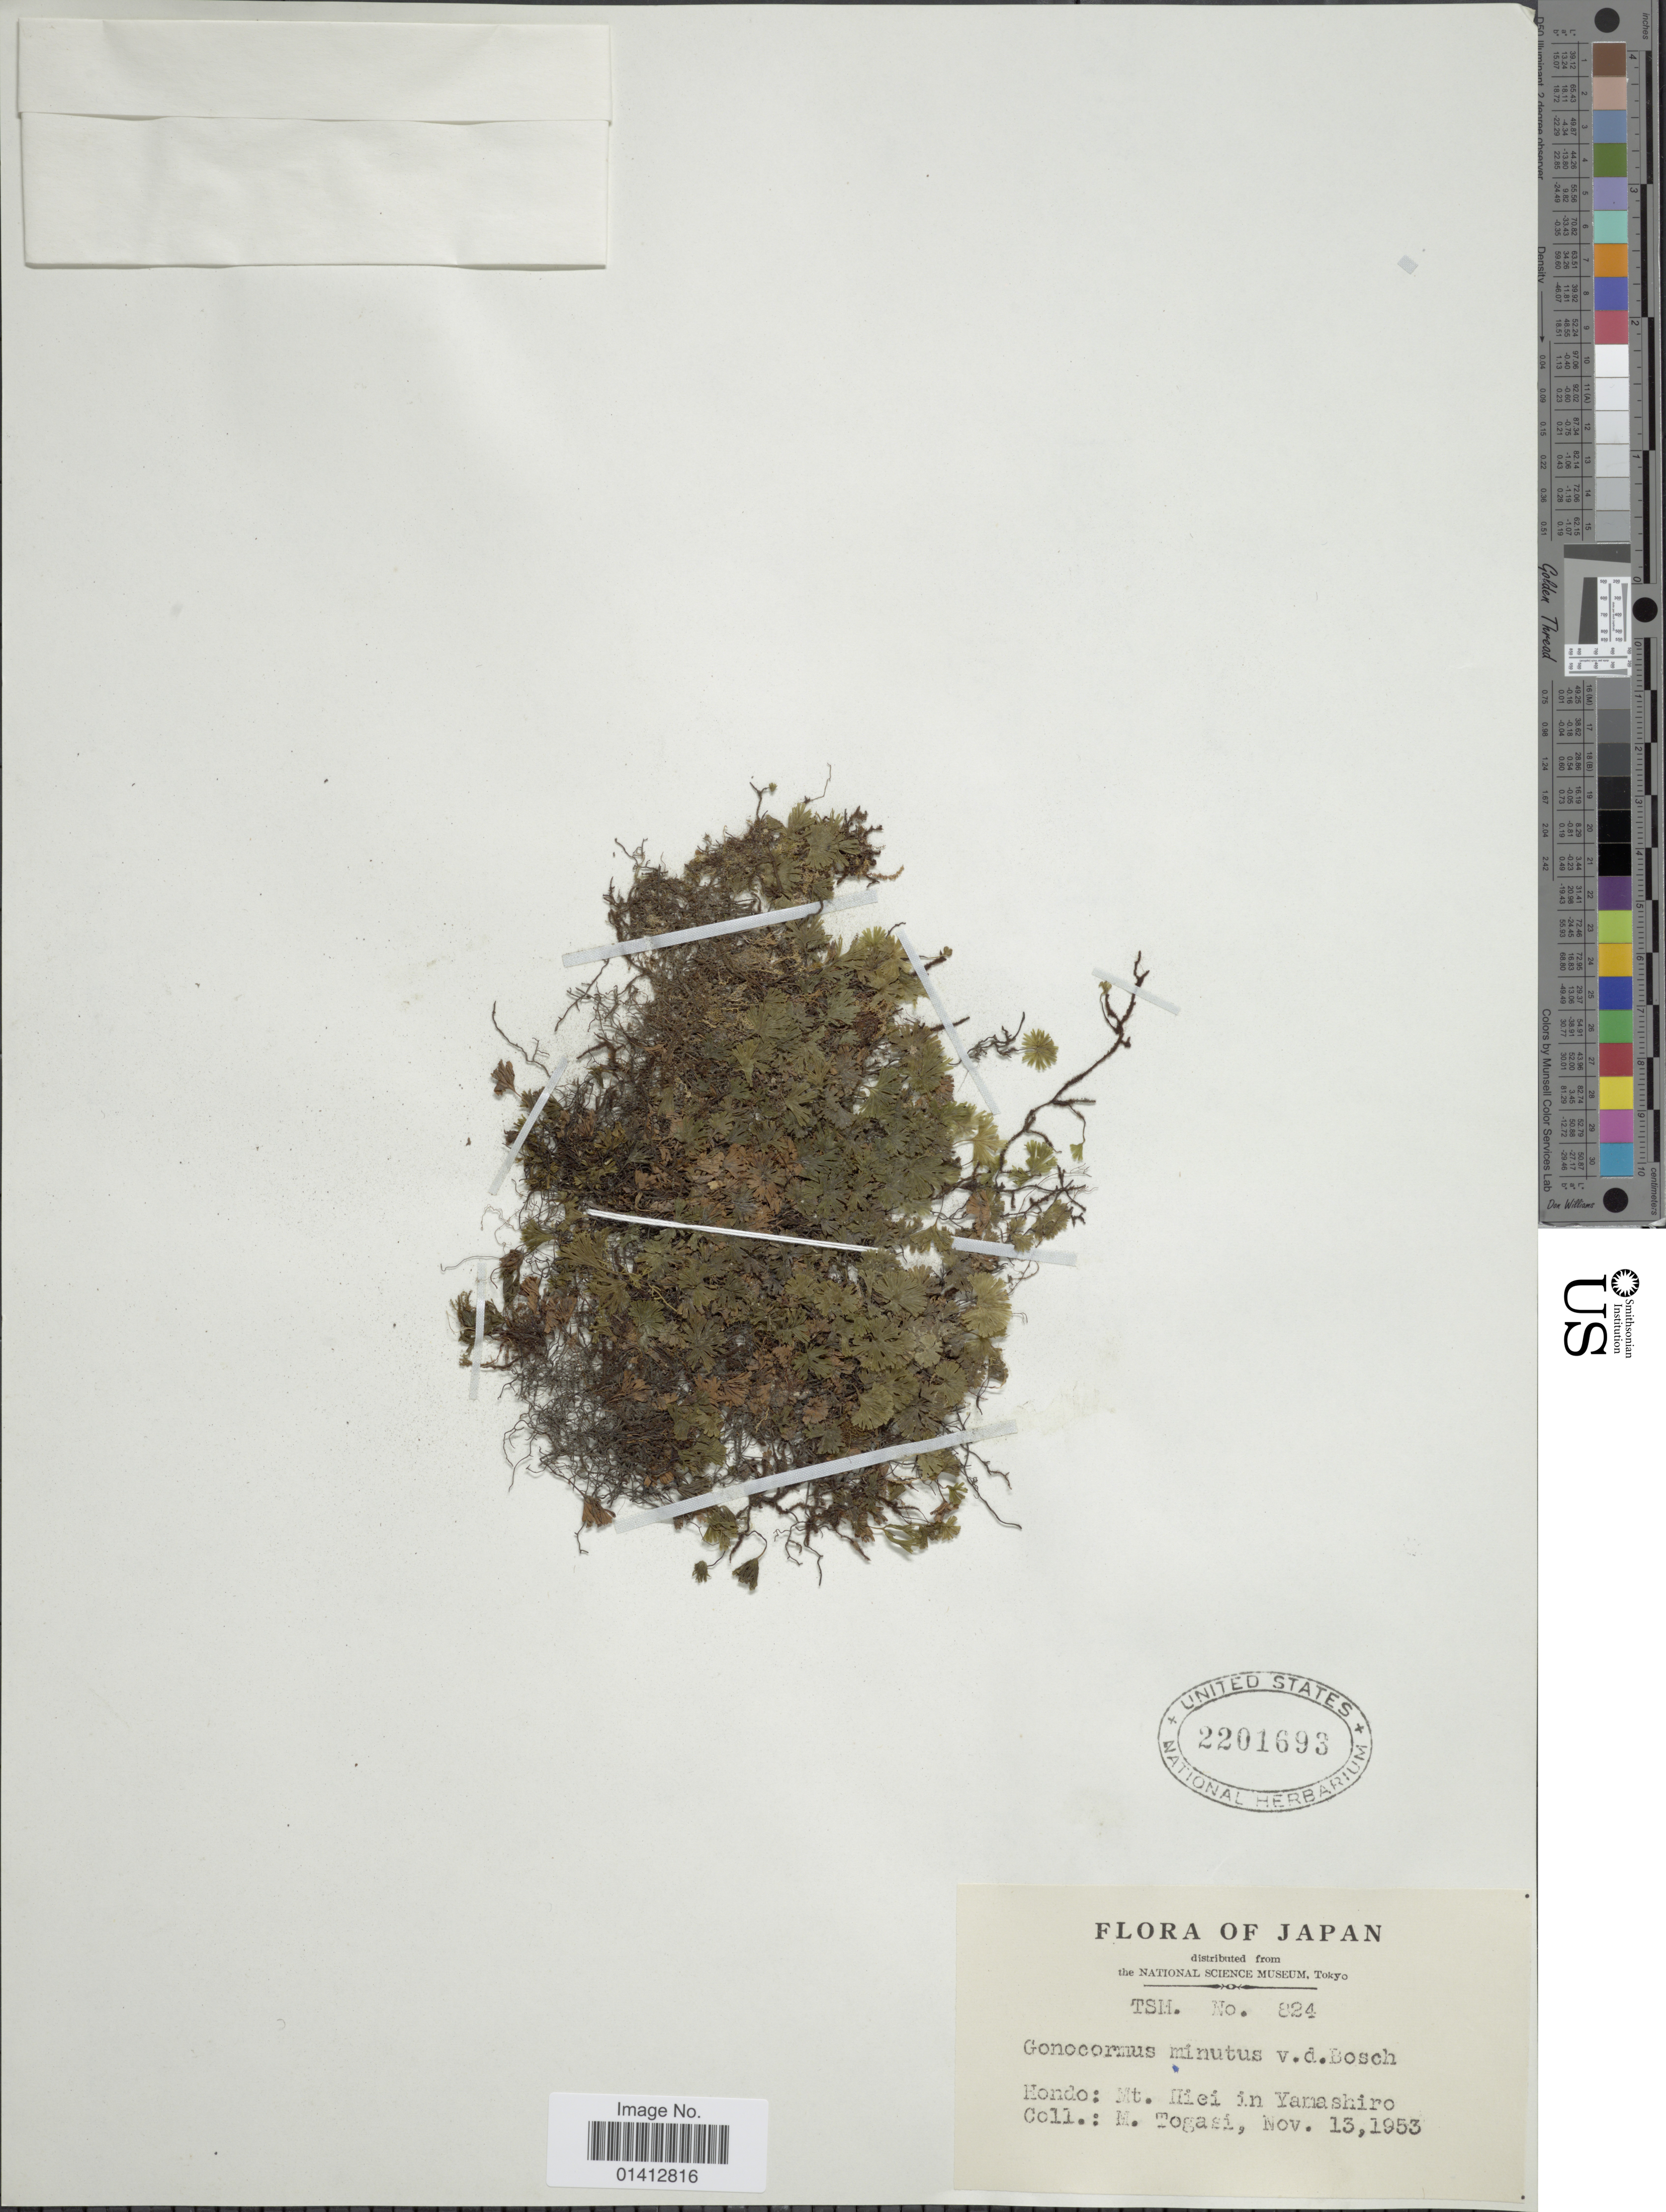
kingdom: Plantae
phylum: Tracheophyta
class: Polypodiopsida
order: Hymenophyllales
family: Hymenophyllaceae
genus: Crepidomanes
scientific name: Crepidomanes minutum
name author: (Blume) K. Iwats.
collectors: M. Togashi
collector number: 824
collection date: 1953-11-13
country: Japan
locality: Hondo: Mt Hiei in Yamashiro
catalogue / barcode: US 2201693